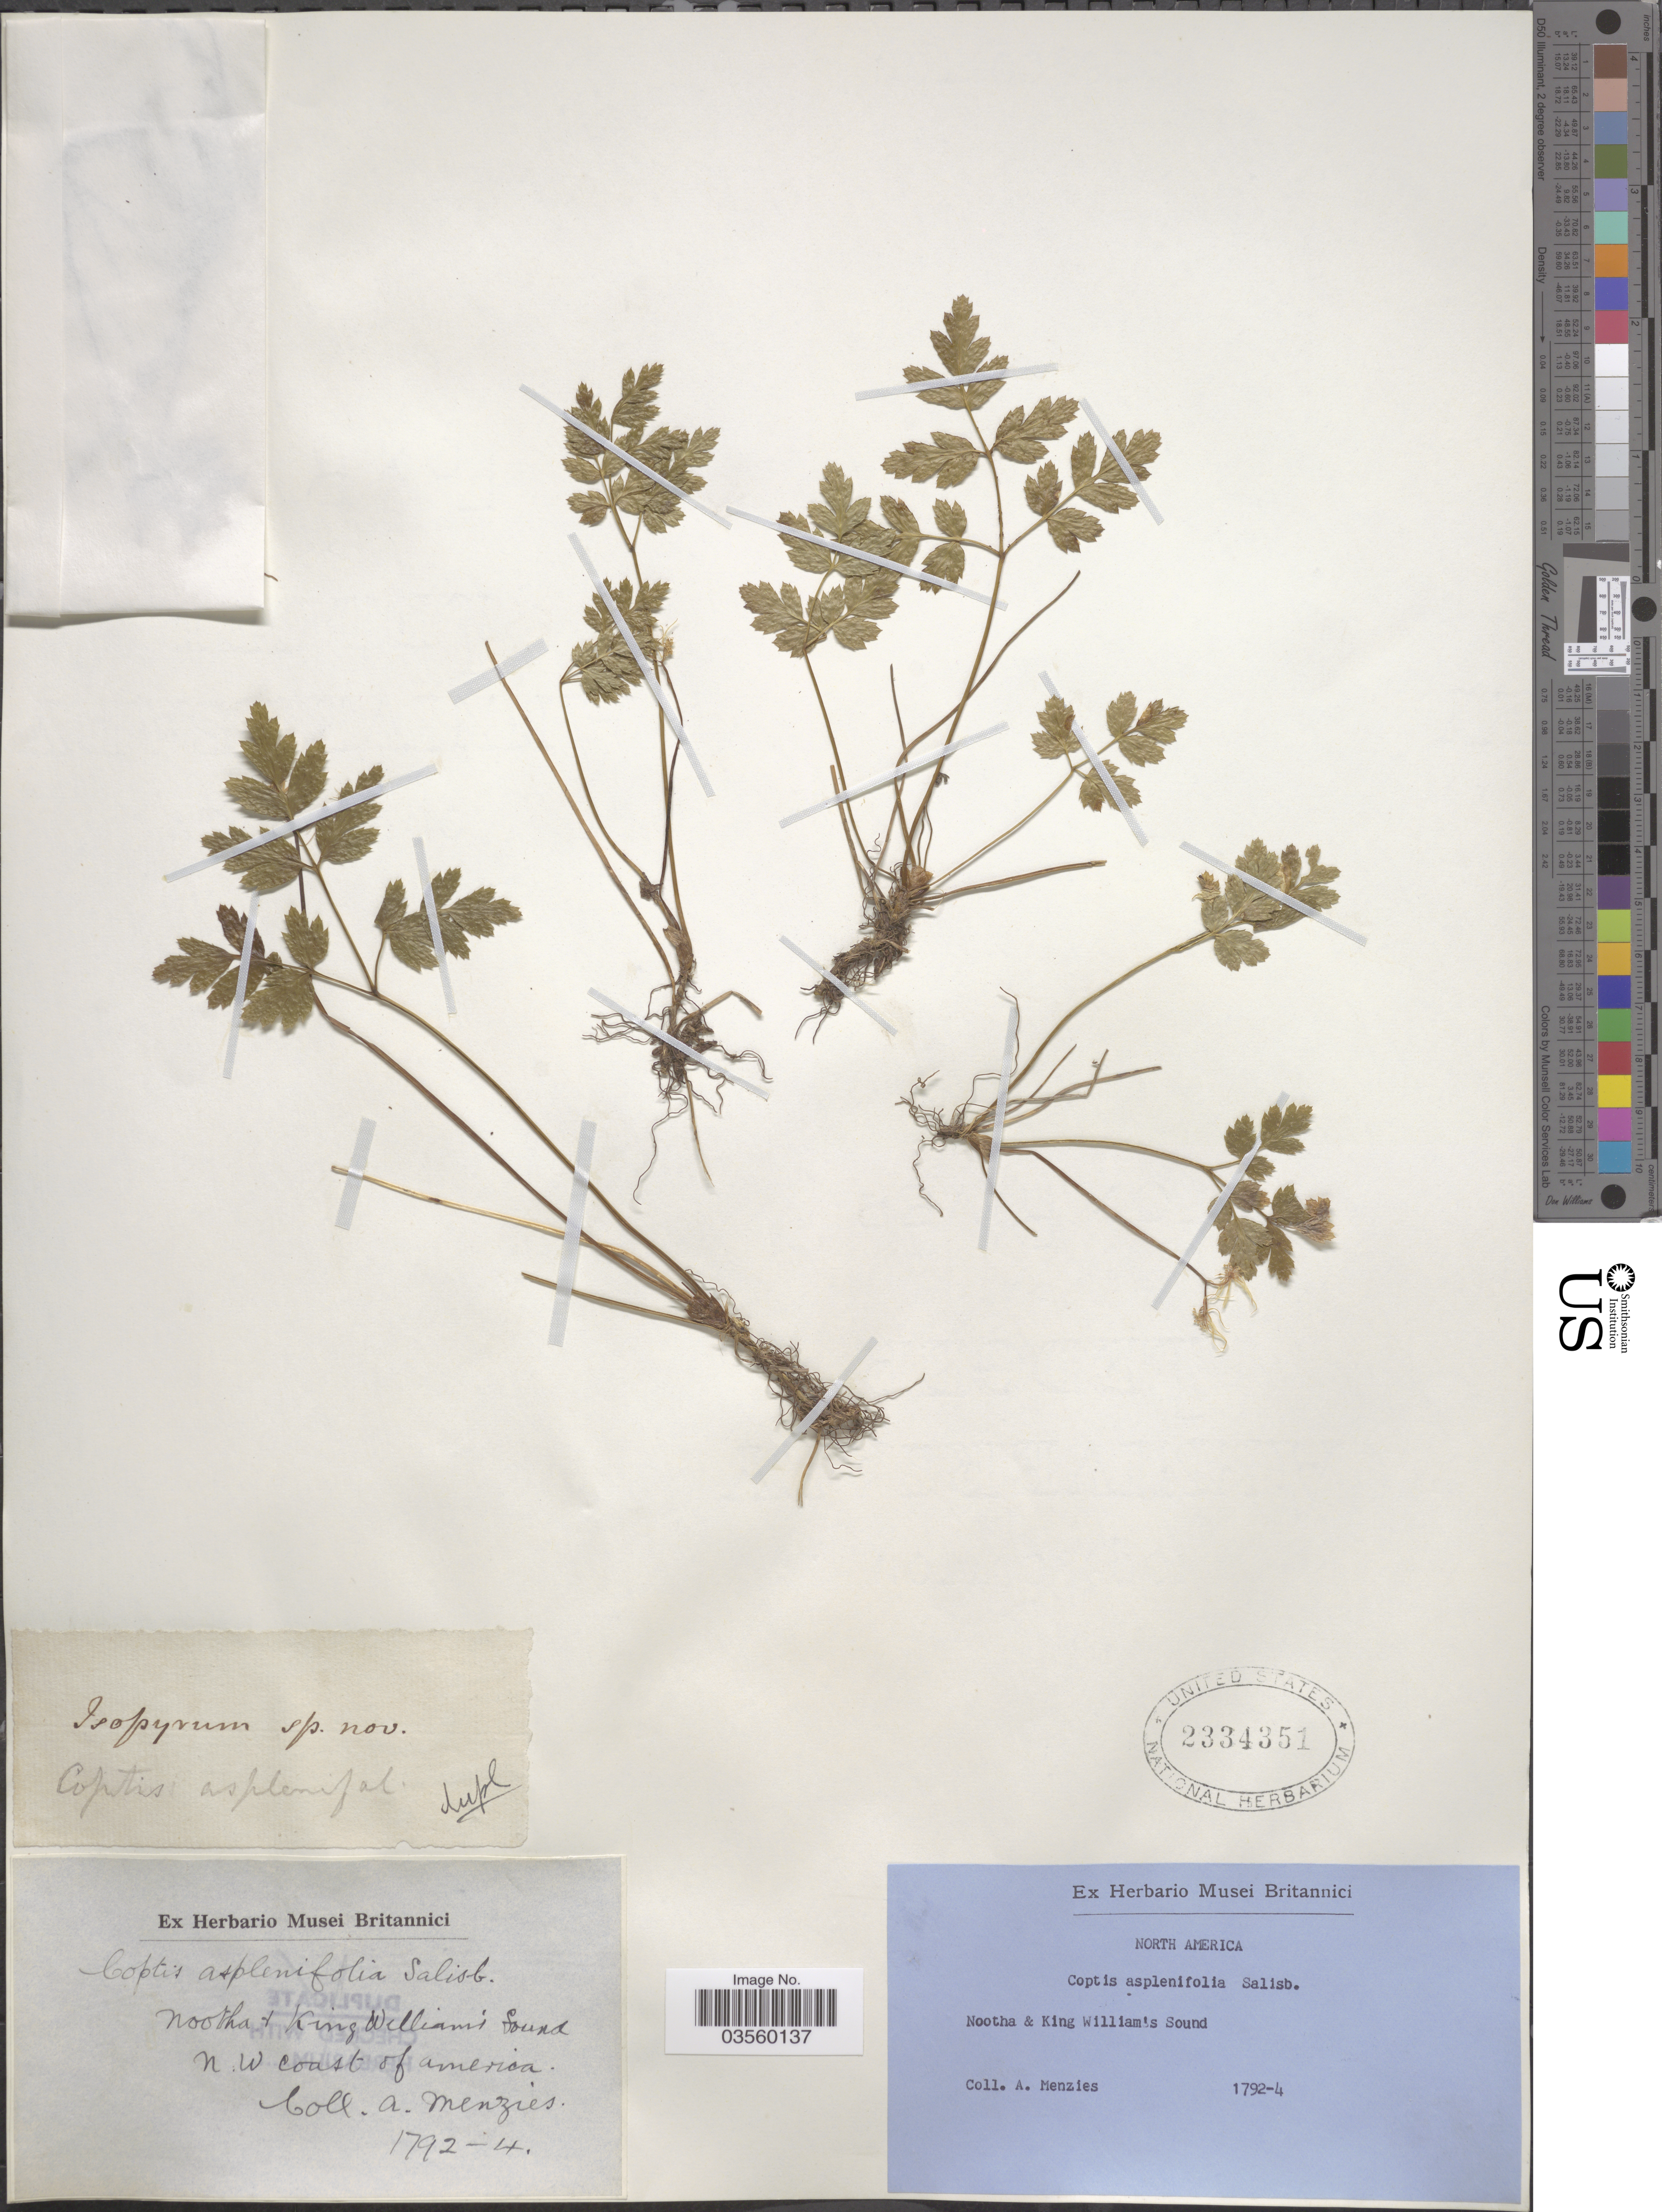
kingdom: Plantae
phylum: Tracheophyta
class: Magnoliopsida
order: Ranunculales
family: Ranunculaceae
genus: Coptis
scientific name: Coptis asplenifolia ined ?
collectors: A. Menzies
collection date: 1792/1794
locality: N. w. coast of America. Nootha & King William's Sound. North America.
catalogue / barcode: US 2334351